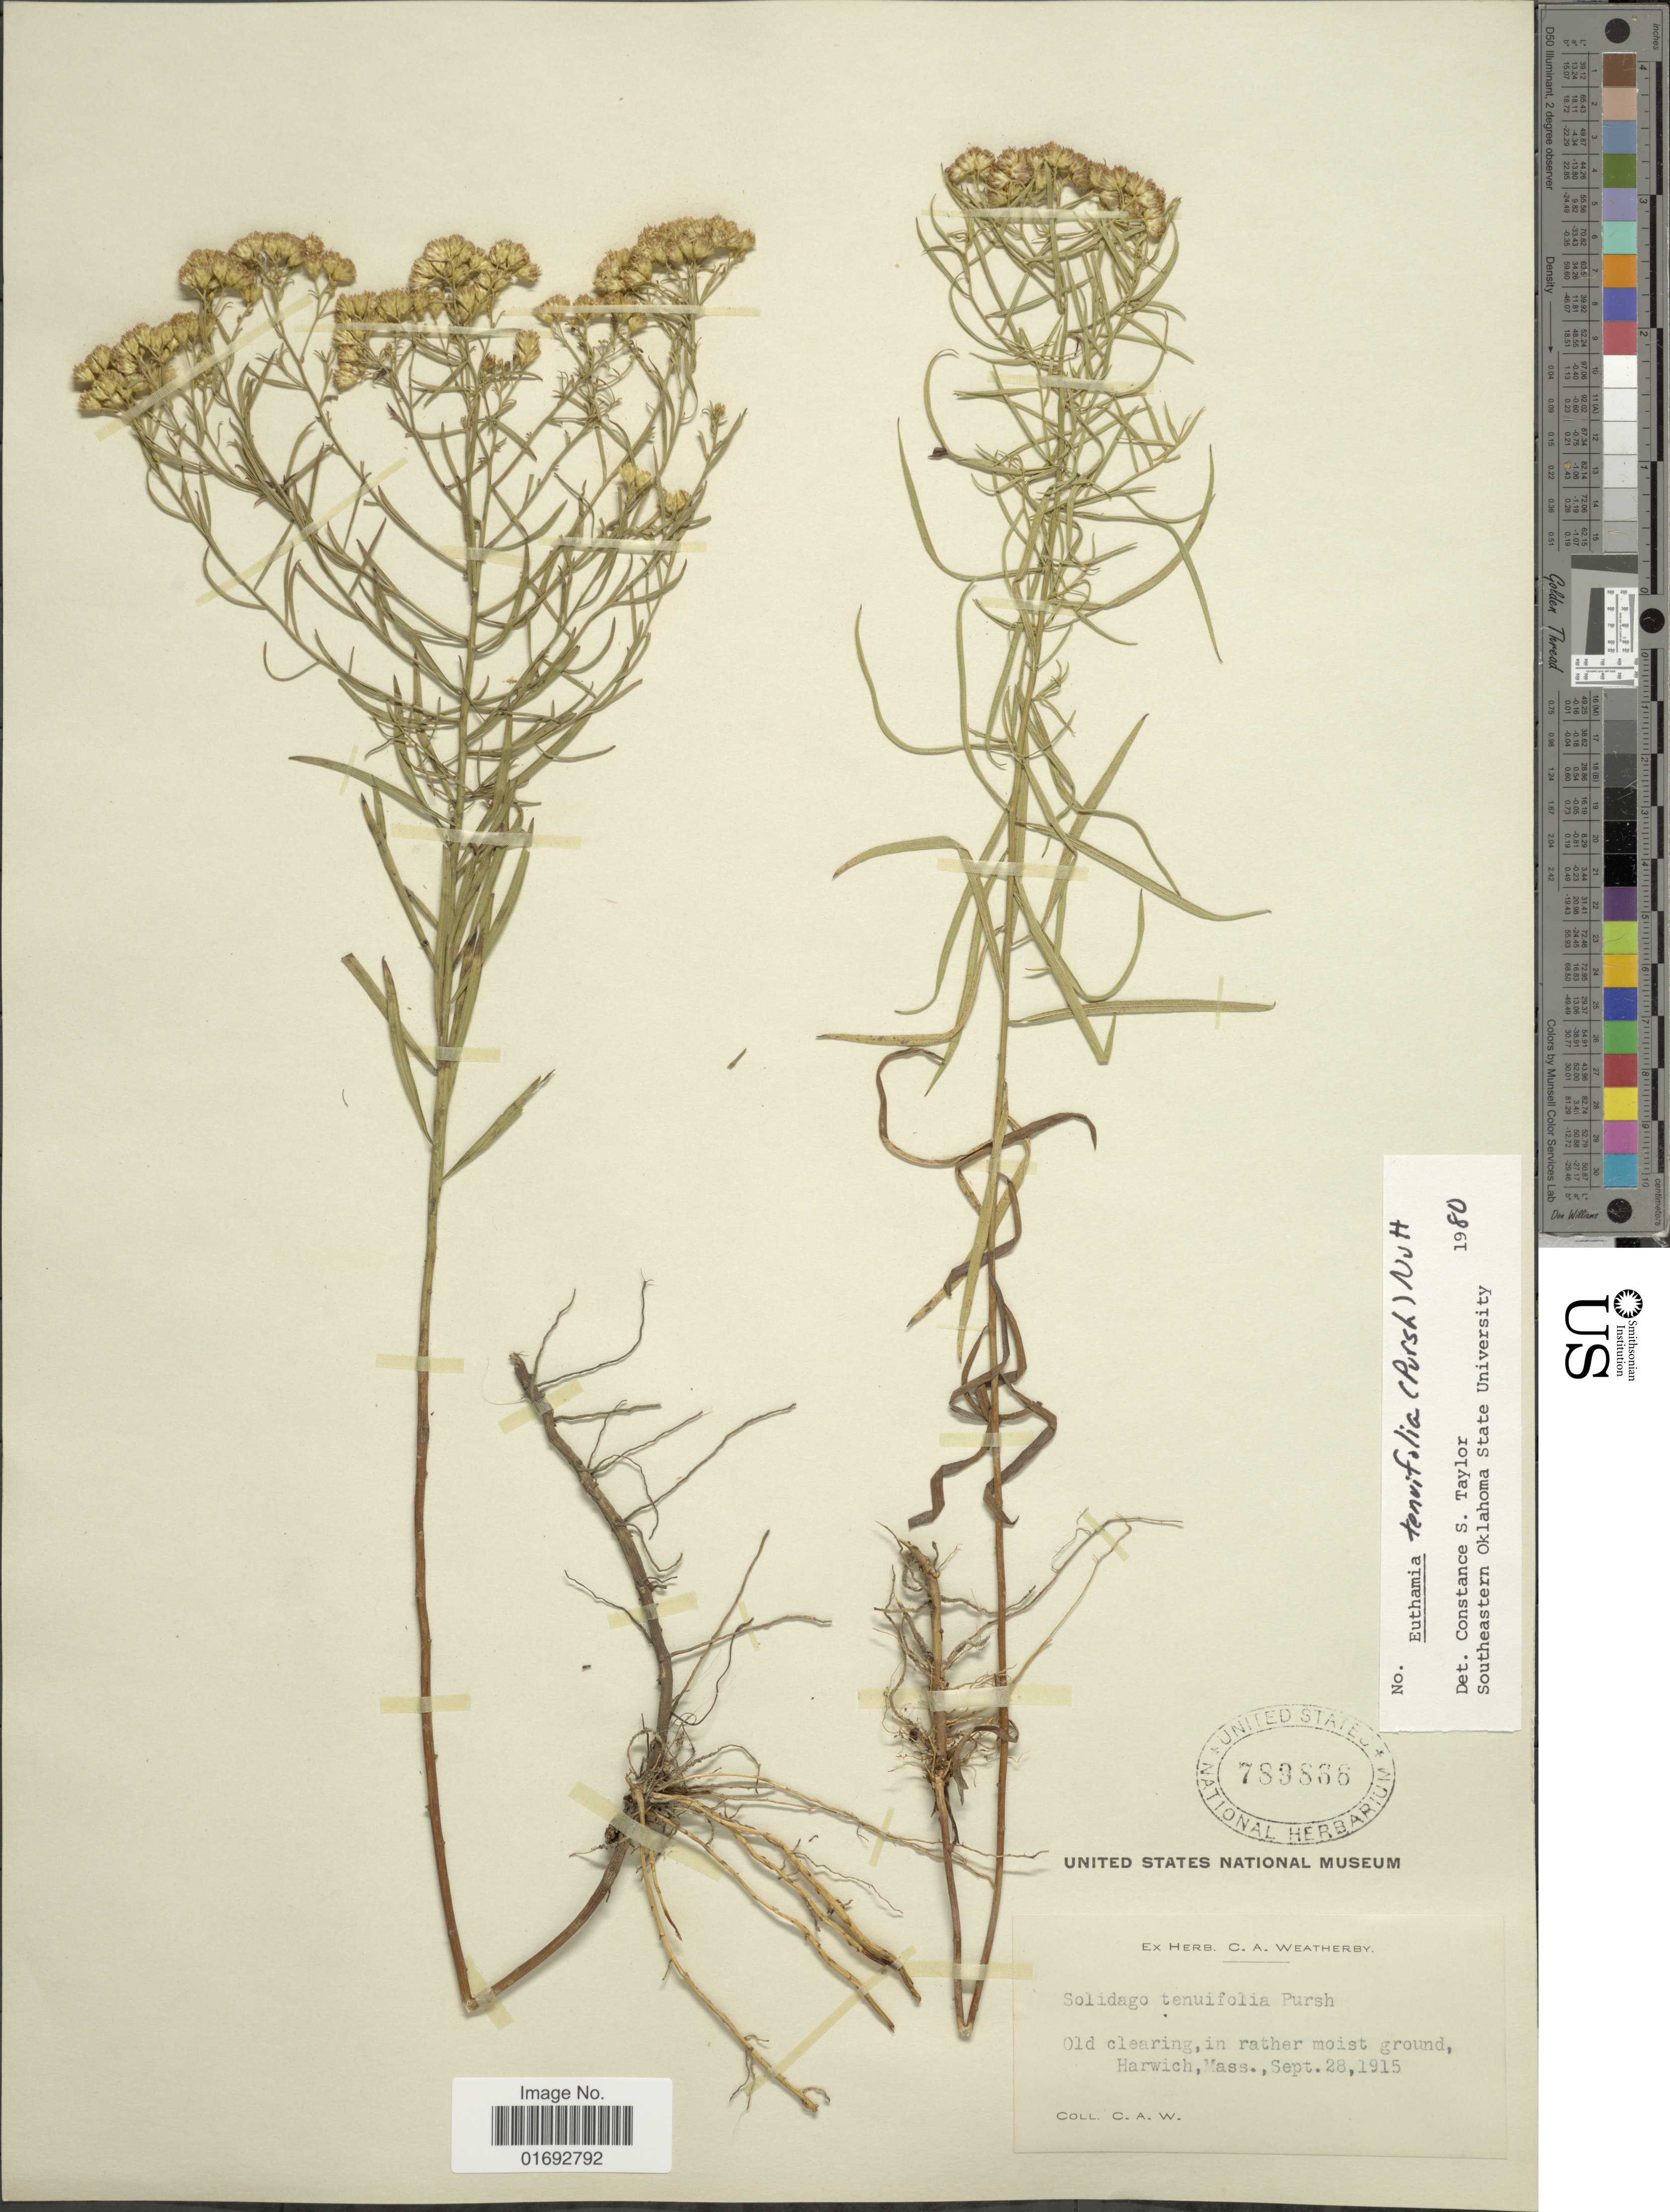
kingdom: Plantae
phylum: Tracheophyta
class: Magnoliopsida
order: Asterales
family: Asteraceae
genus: Euthamia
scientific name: Euthamia tenuifolia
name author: (Pursh) Nutt.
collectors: C. A. Weatherby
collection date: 1915-09-28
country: United States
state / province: Massachusetts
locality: Harwich, Mass.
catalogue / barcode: US 789868